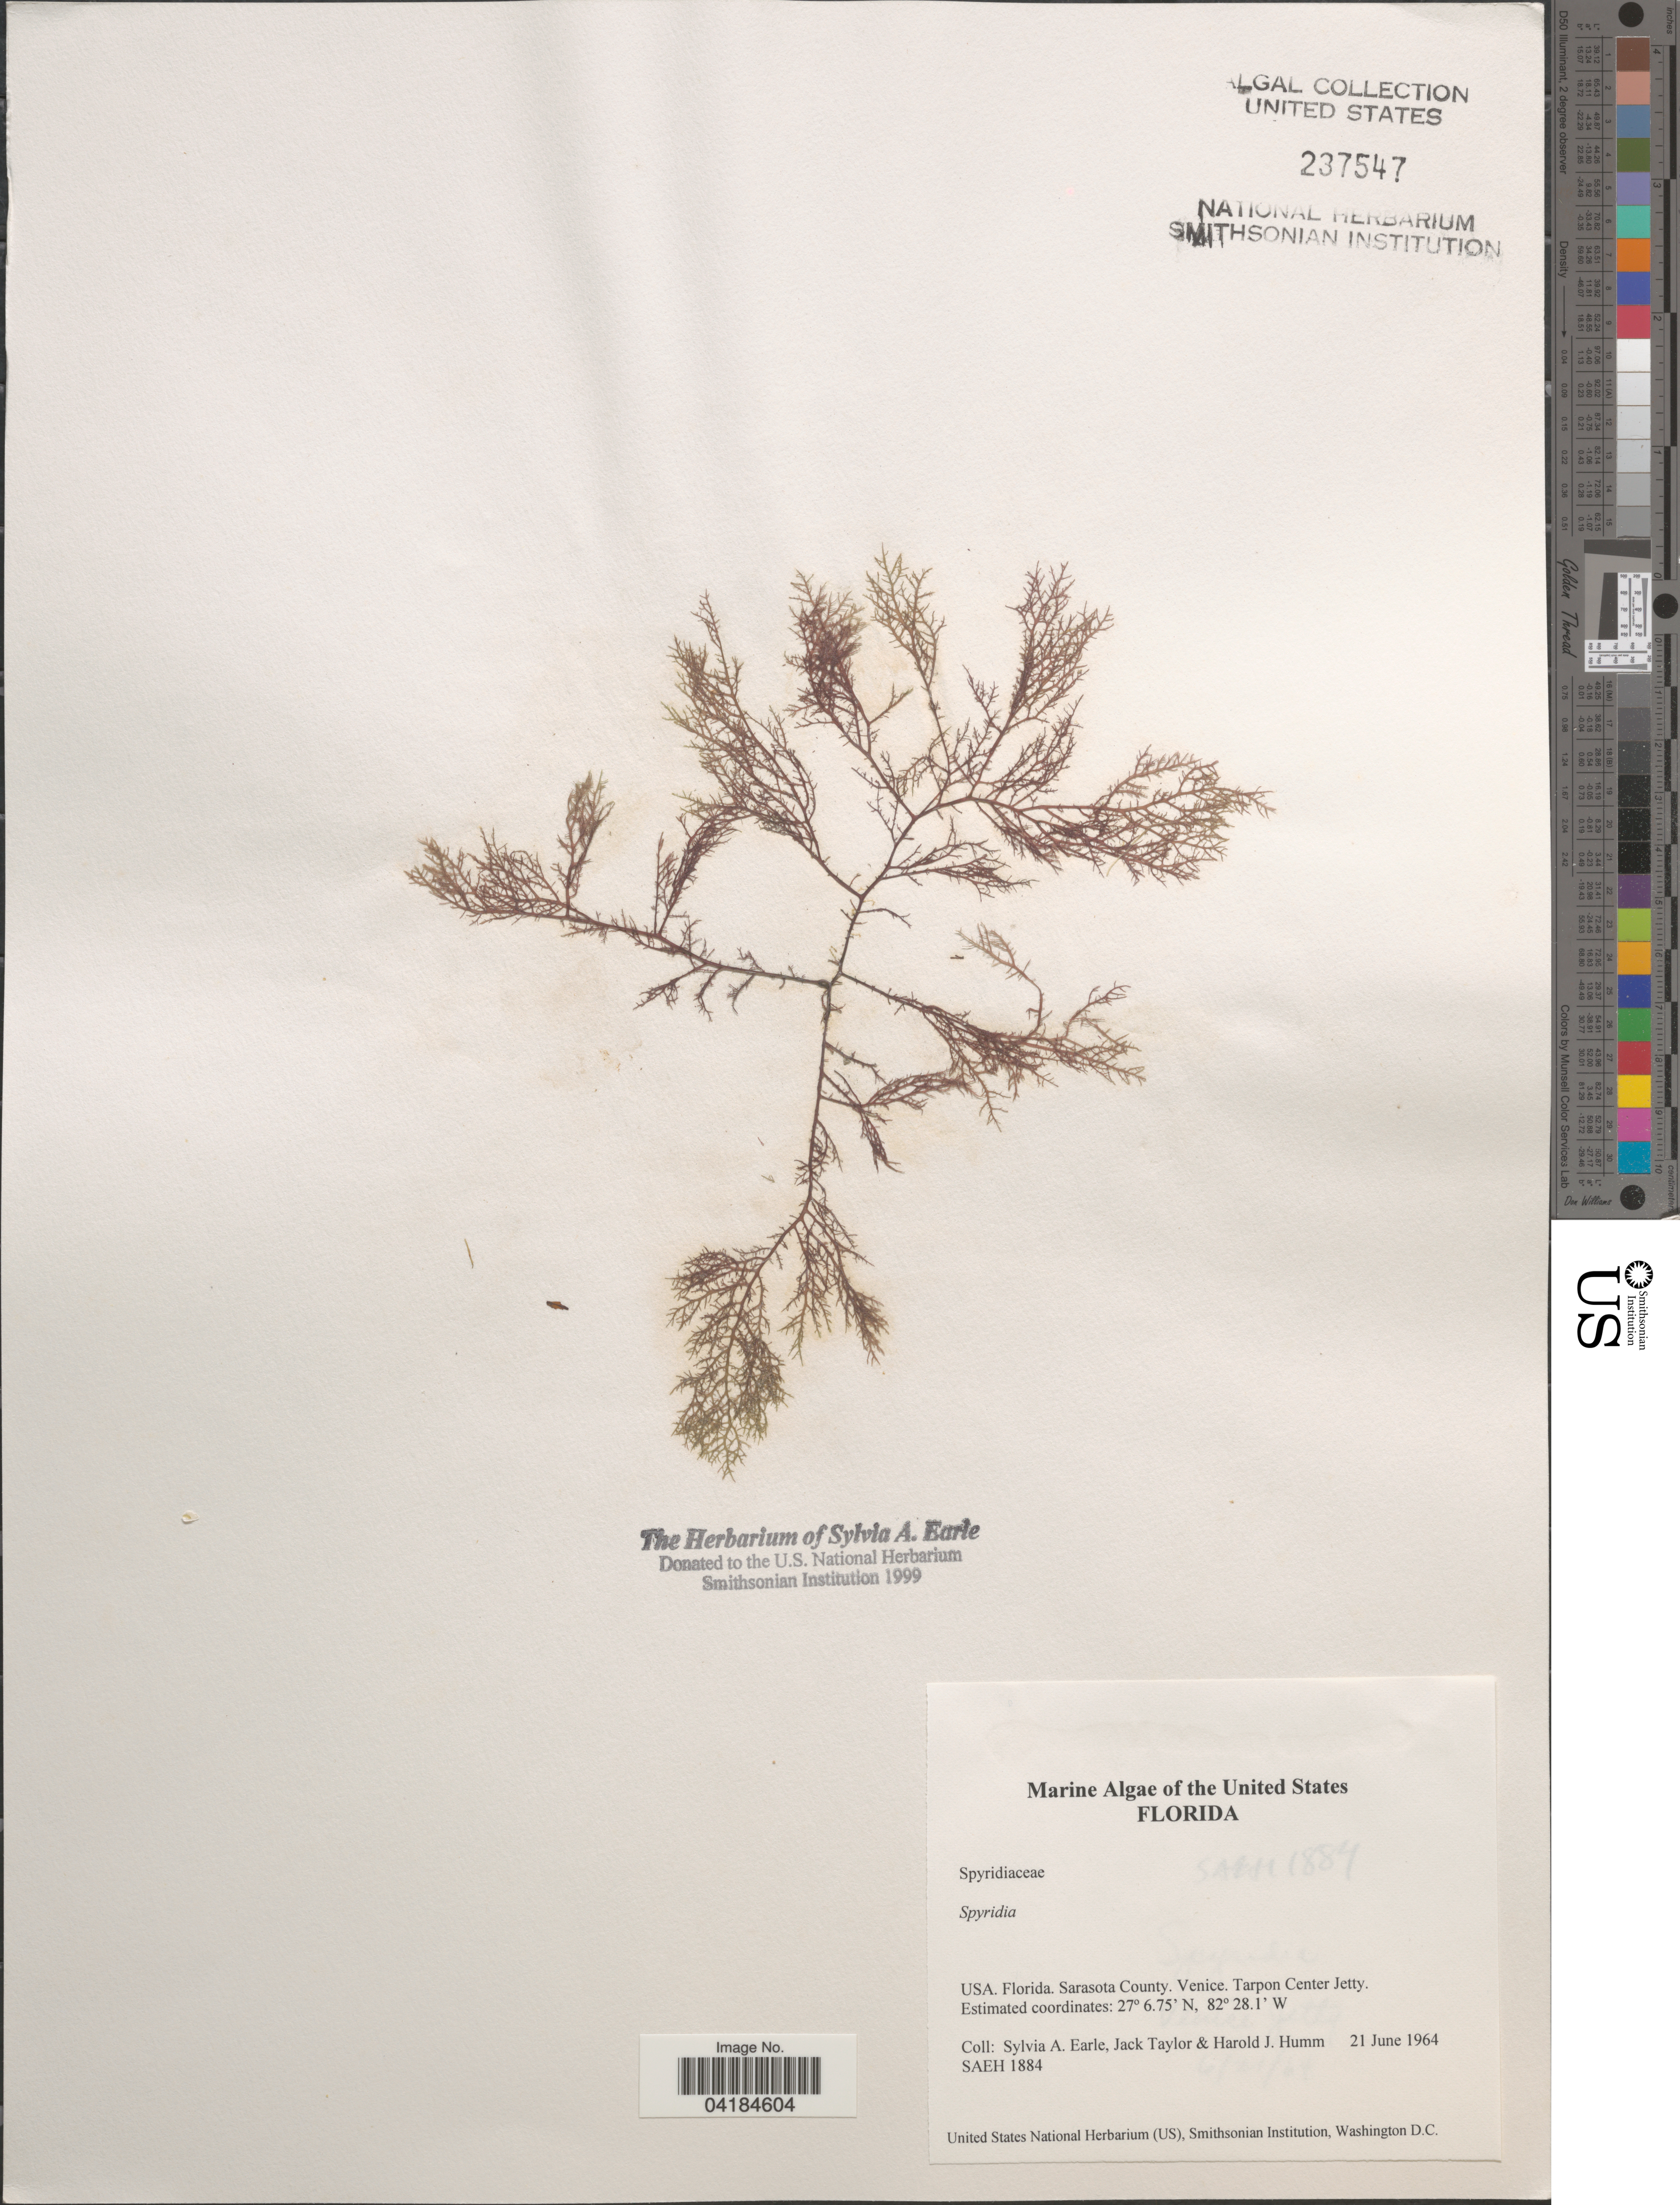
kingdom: Plantae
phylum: Rhodophyta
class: Florideophyceae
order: Ceramiales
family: Spyridiaceae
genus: Spyridia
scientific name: Spyridia sp.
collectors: S. A. Earle, J. Taylor & H. J. Humm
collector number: SAEH1884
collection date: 1964-06-21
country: United States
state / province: Florida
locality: Sarasota County. Venice. Tarpon Center Jetty.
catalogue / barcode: US 237547